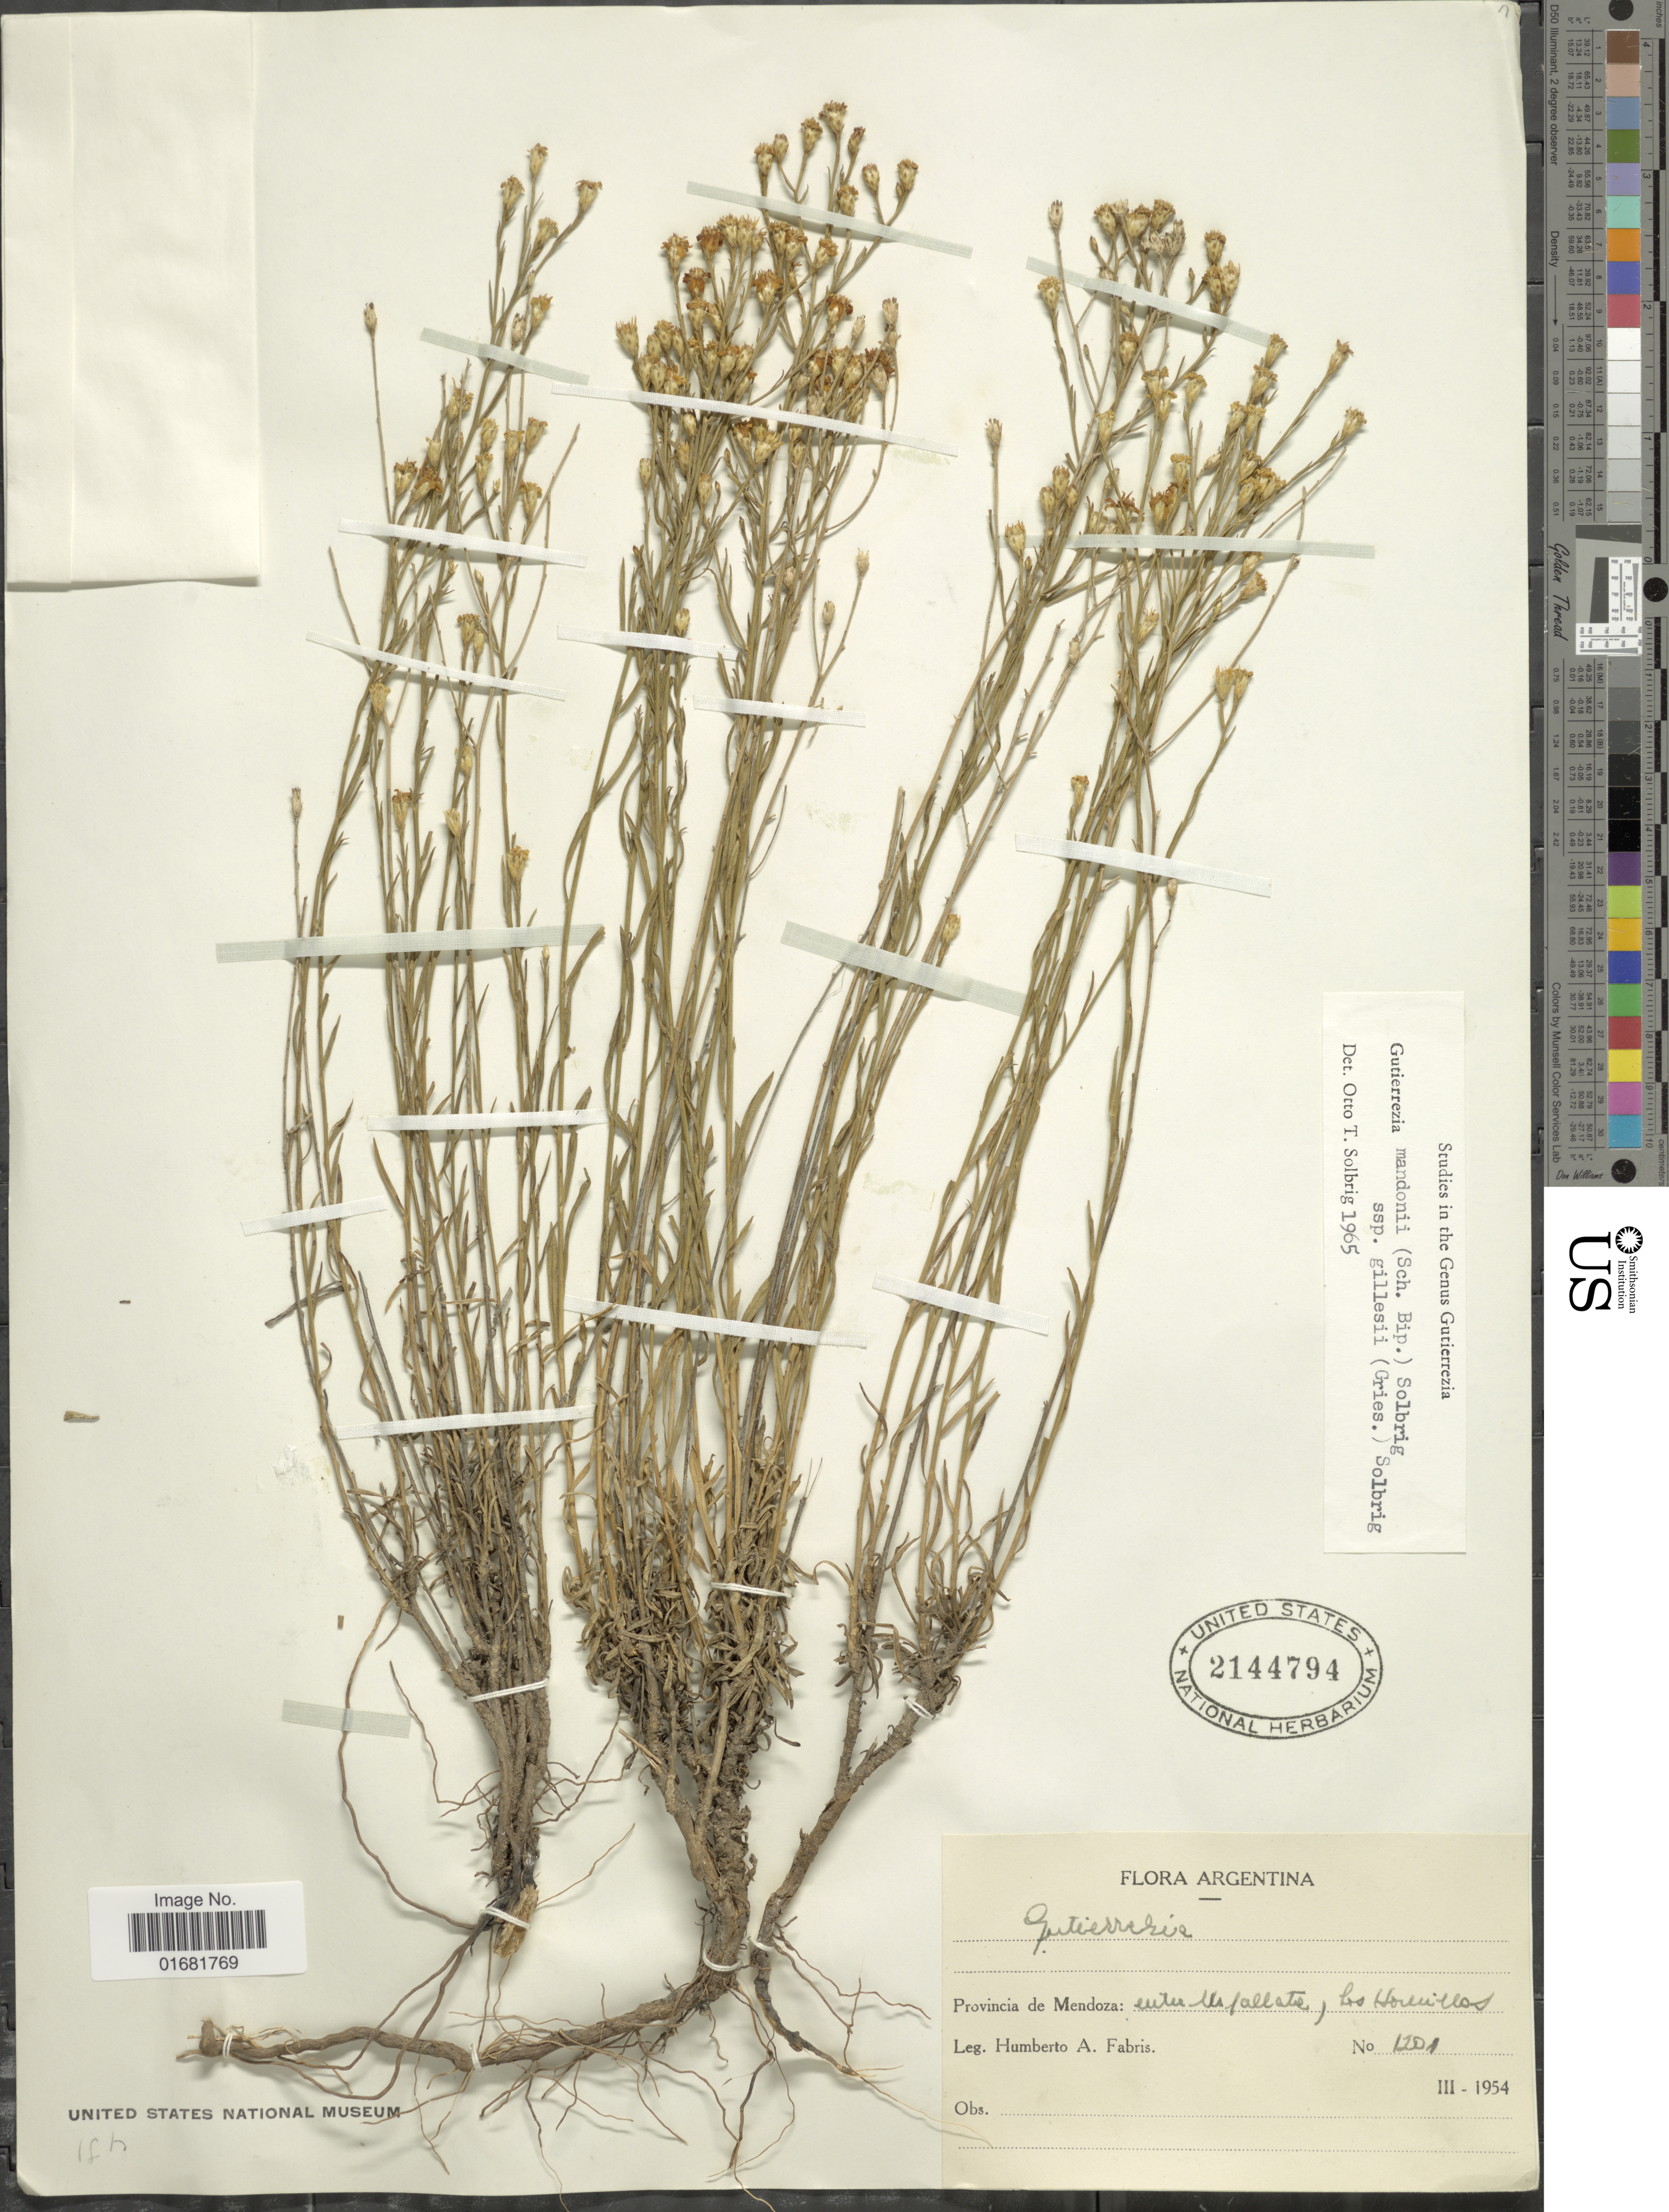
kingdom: Plantae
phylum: Tracheophyta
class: Magnoliopsida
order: Asterales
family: Asteraceae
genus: Gutierrezia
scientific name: Gutierrezia mandonii subsp. gillesii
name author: (Griseb.) Solbrig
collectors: H. A. Fabris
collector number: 1201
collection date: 1954-03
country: Argentina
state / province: Mendoza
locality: Entre Usfallate, Los Hornillos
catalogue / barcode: US 2144794